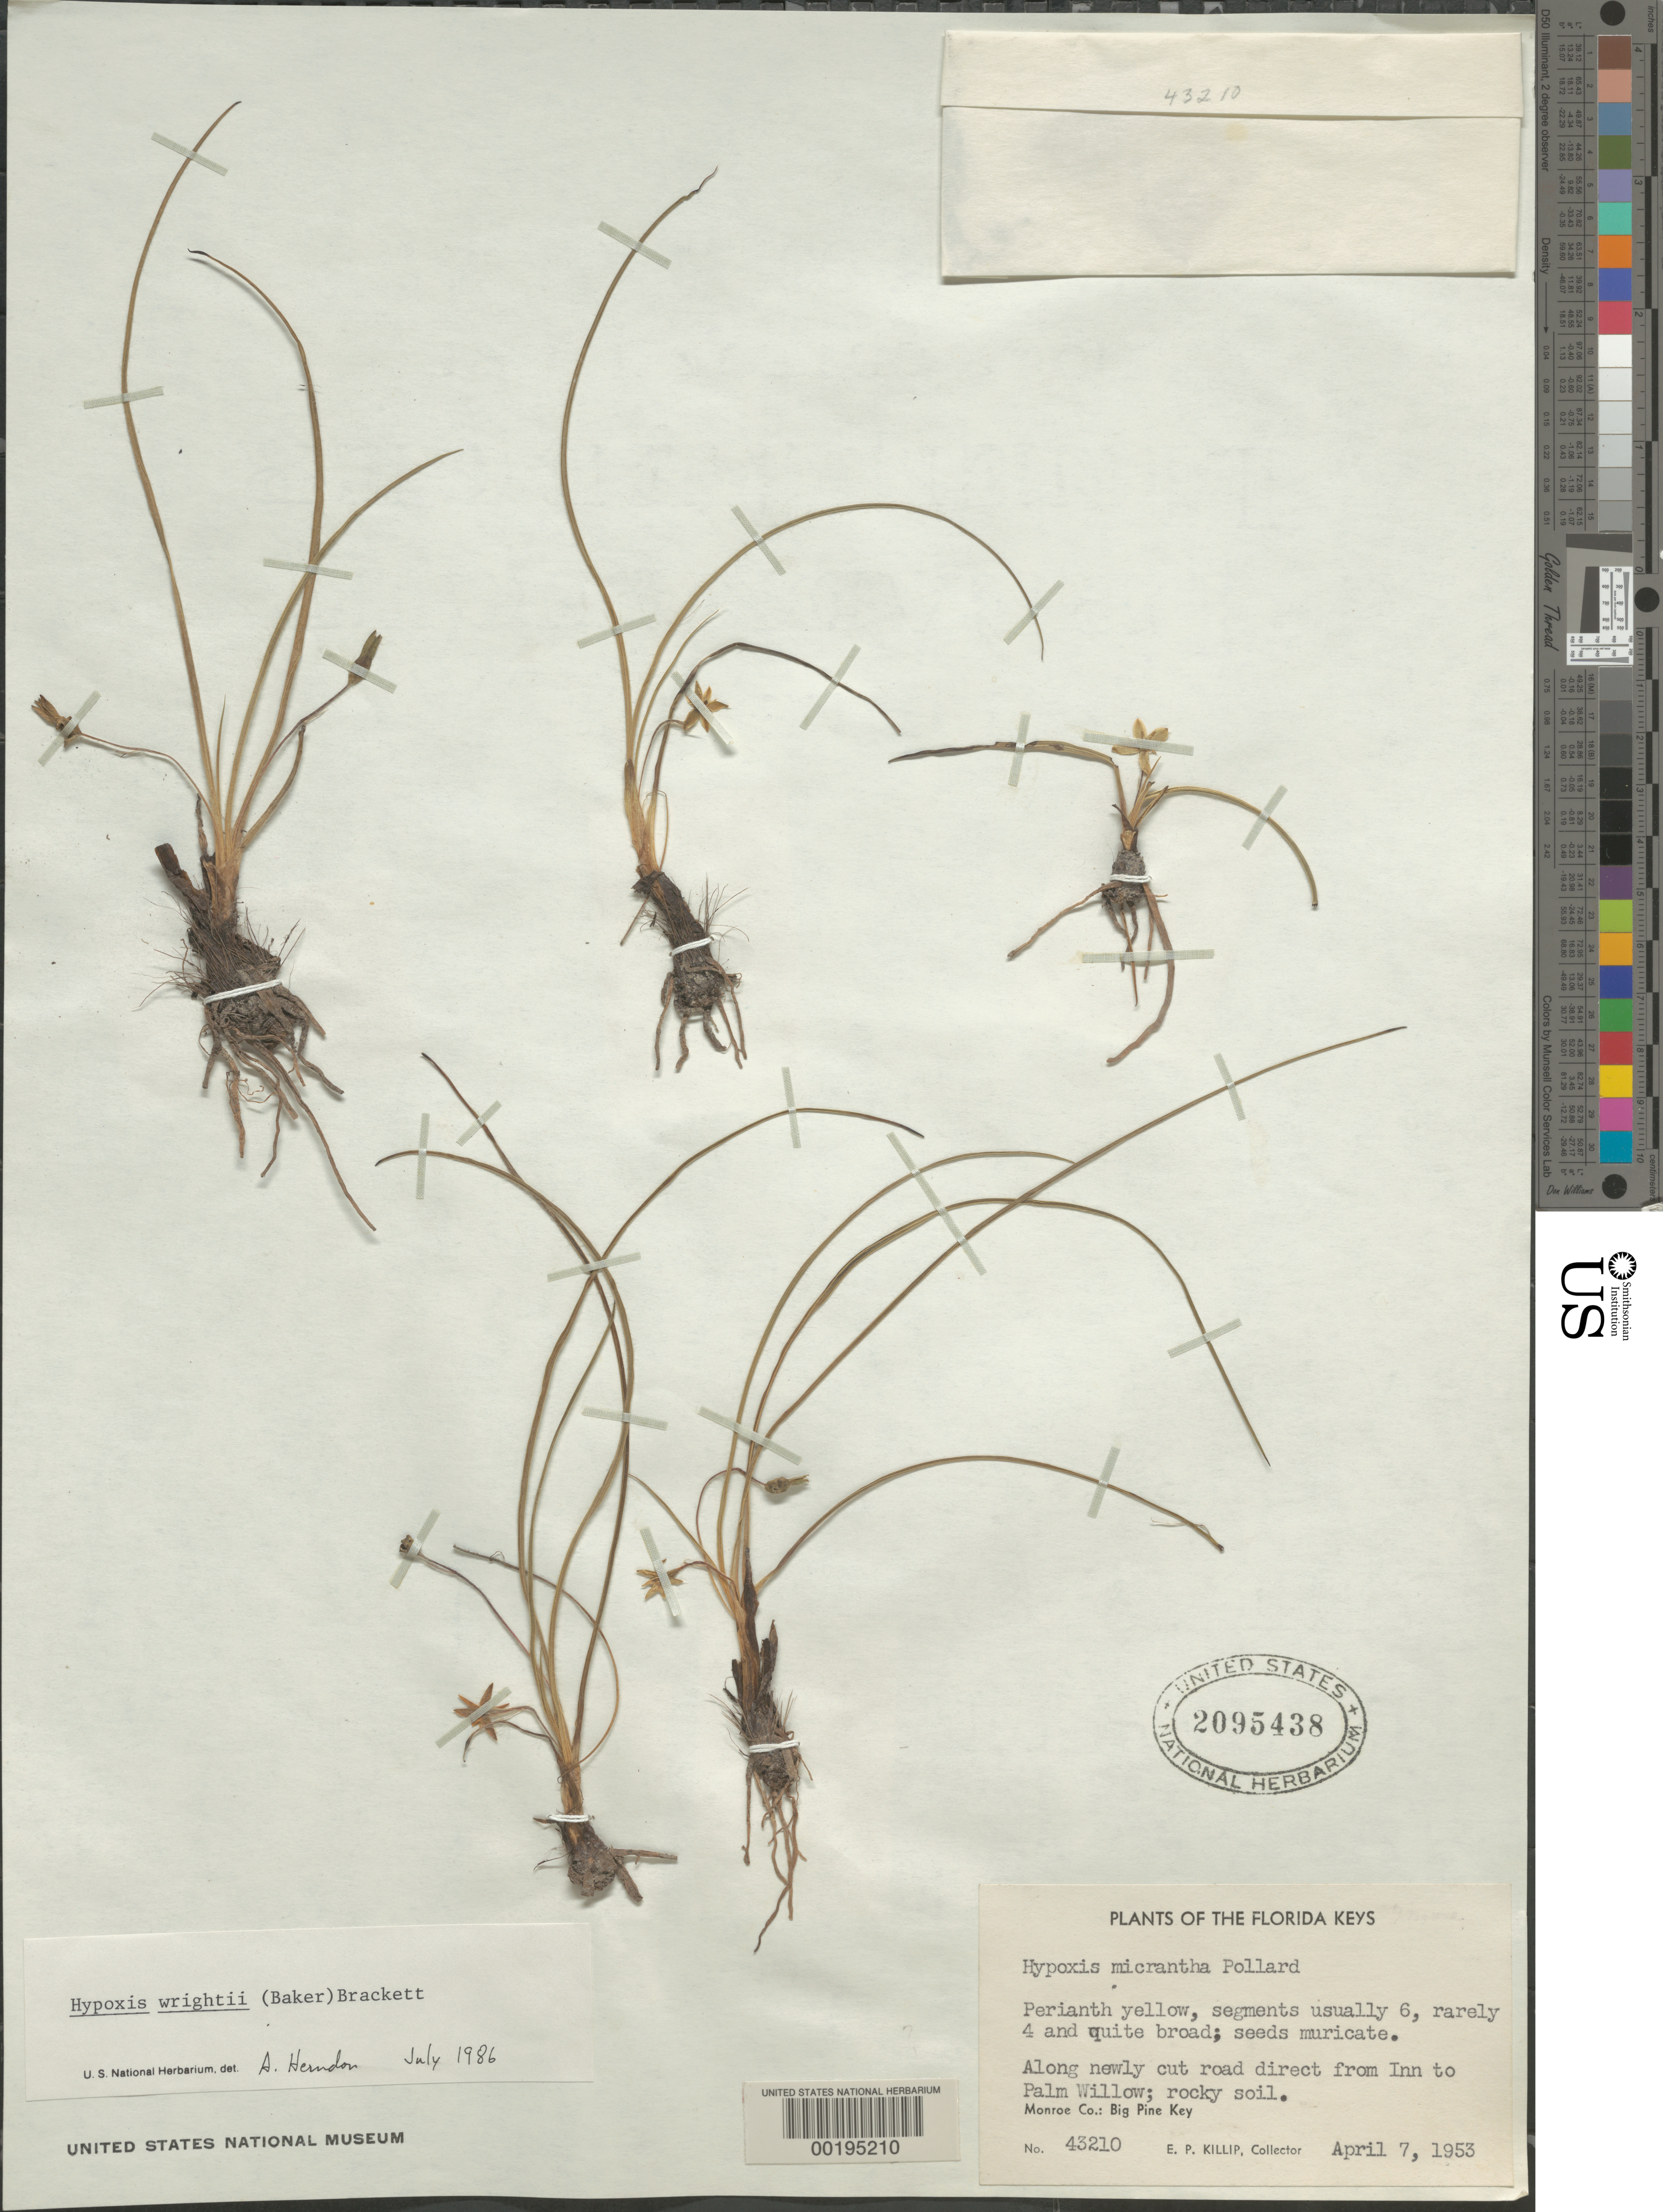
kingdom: Plantae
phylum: Tracheophyta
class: Liliopsida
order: Asparagales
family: Hypoxidaceae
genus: Hypoxis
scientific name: Hypoxis wrightii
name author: (Baker) Brackett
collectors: E. P. Killip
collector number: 43210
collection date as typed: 07 Apr 1953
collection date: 1953-04-07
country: United States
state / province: Florida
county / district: Monroe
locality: Big pine key, along newly cut road direct from inn to palm willow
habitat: Rocky soil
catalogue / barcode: US 2095438